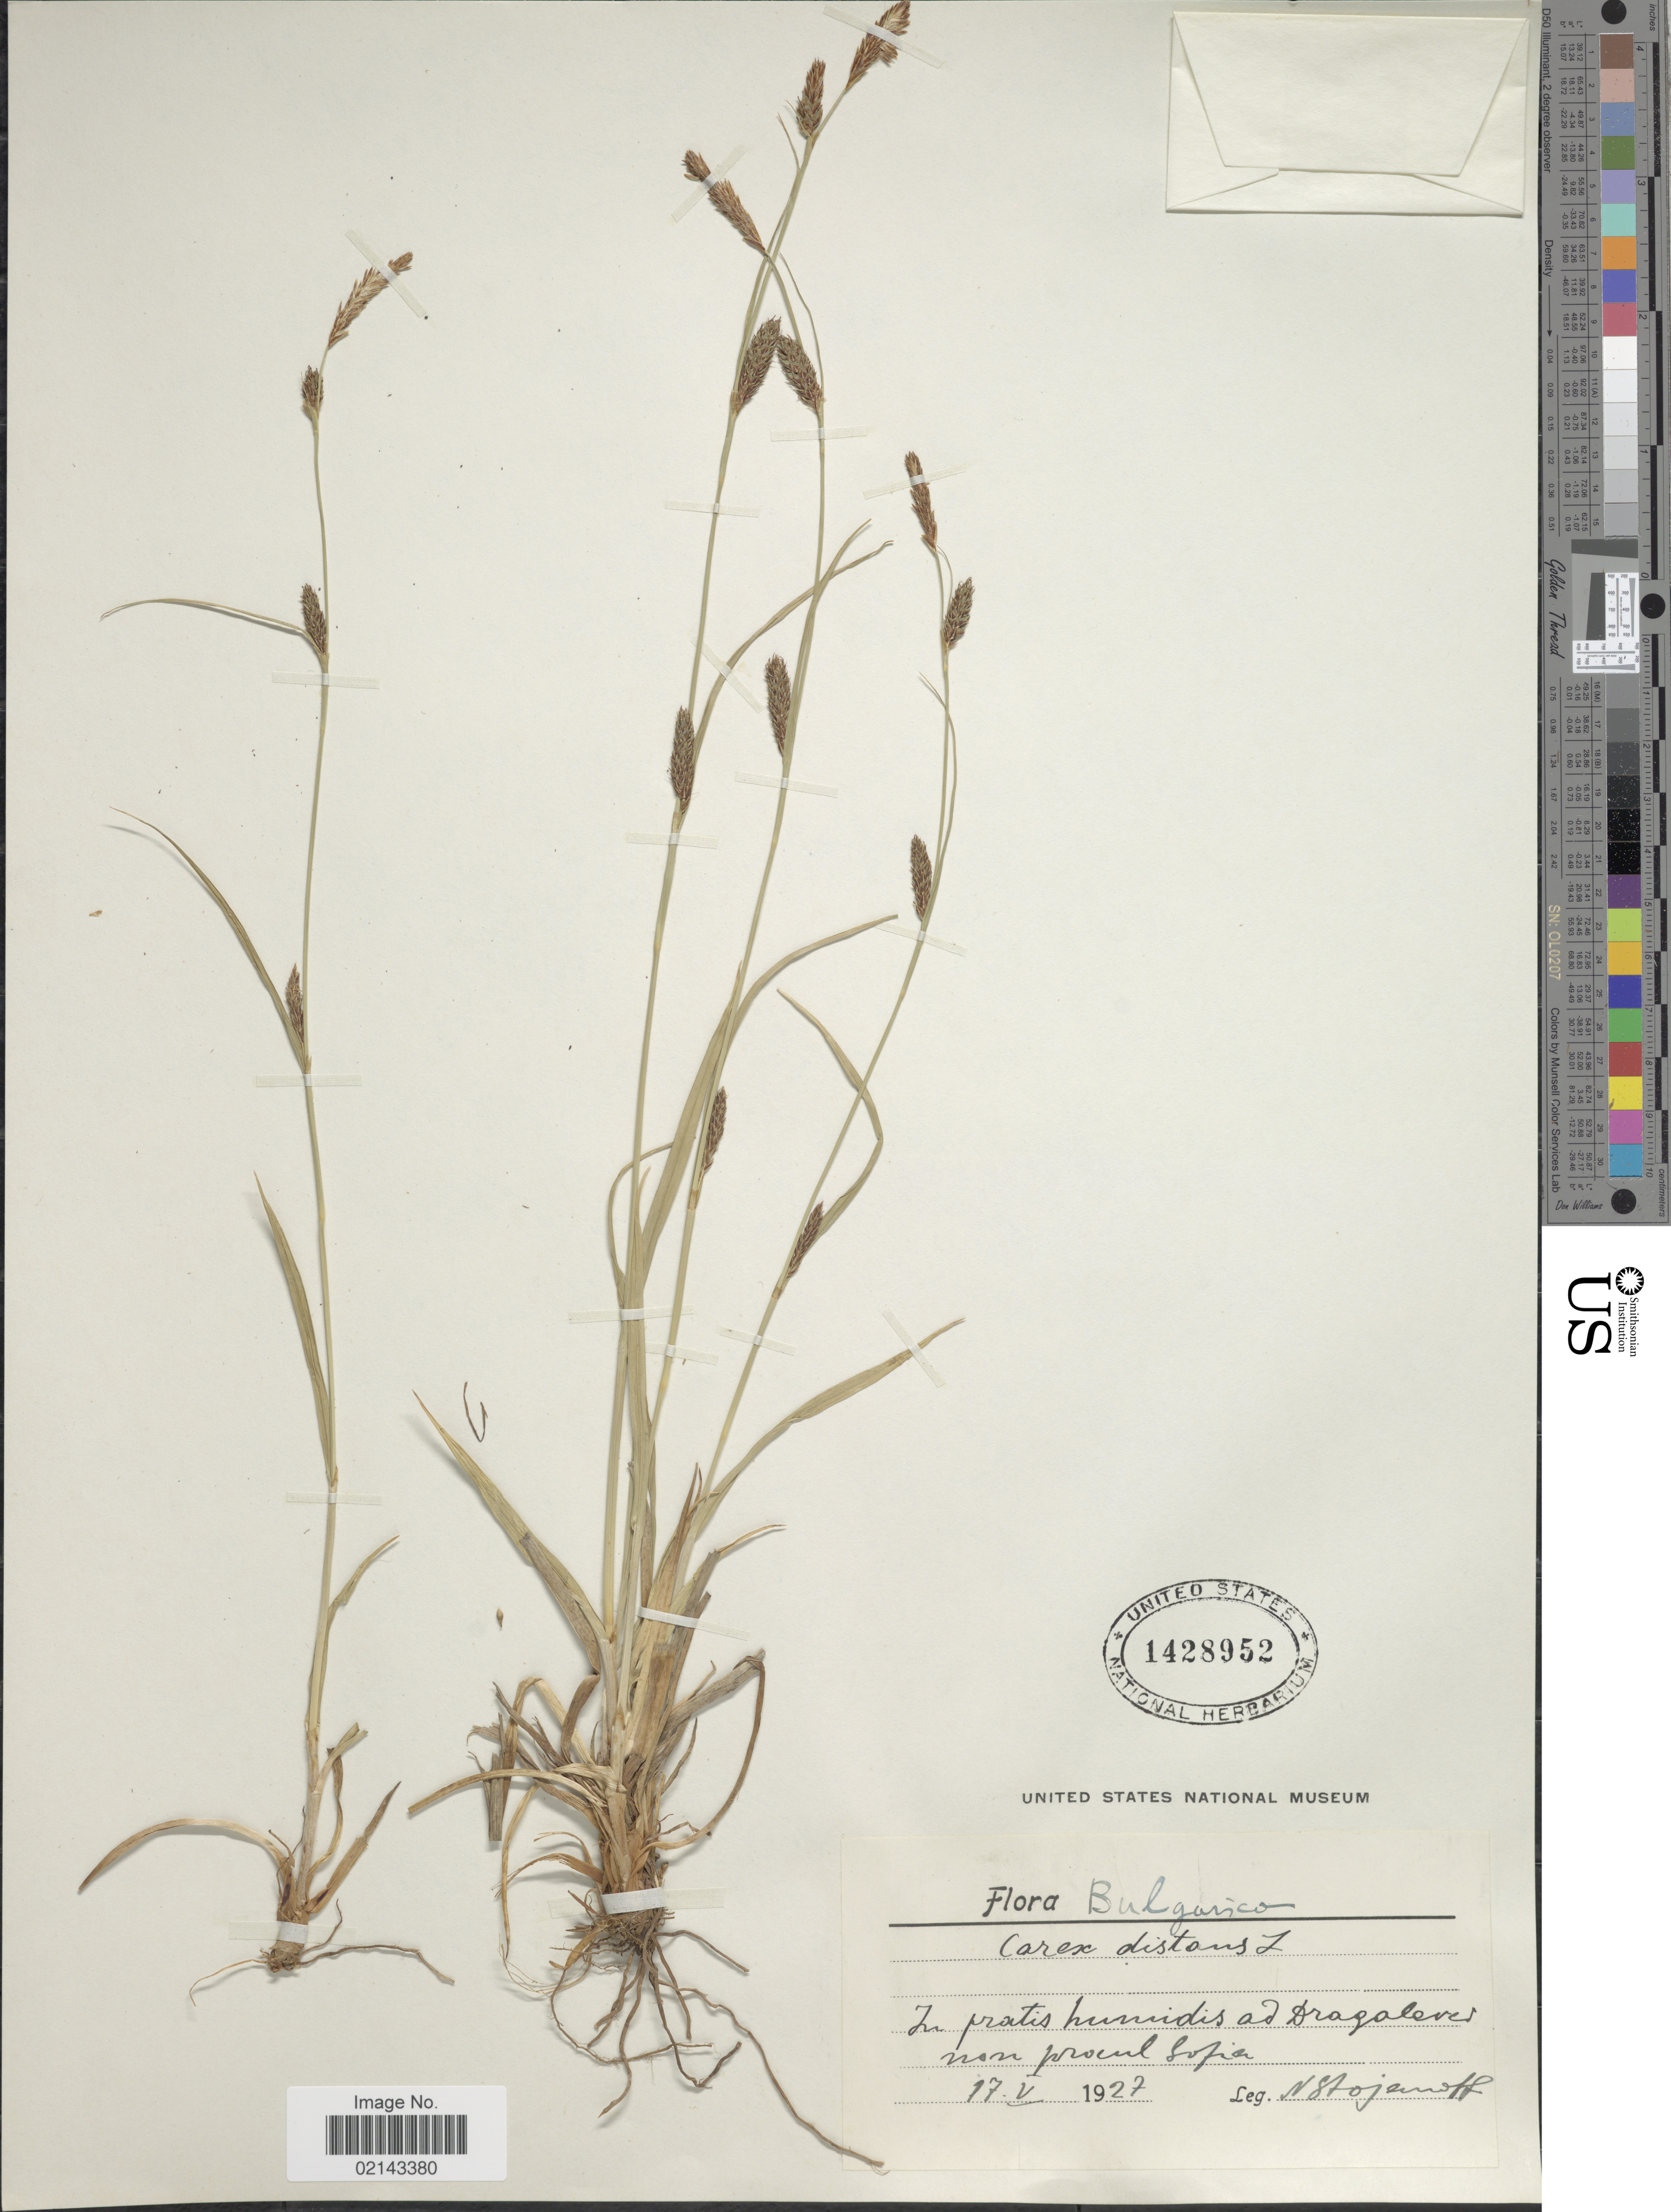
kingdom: Plantae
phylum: Tracheophyta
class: Liliopsida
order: Poales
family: Cyperaceae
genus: Carex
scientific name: Carex distans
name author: L.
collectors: N. Stojanoff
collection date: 1927-05-17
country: Bulgaria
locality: In pratis humidis ad Dragaleves non procul Sofia [interpreted]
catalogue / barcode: US 1428952